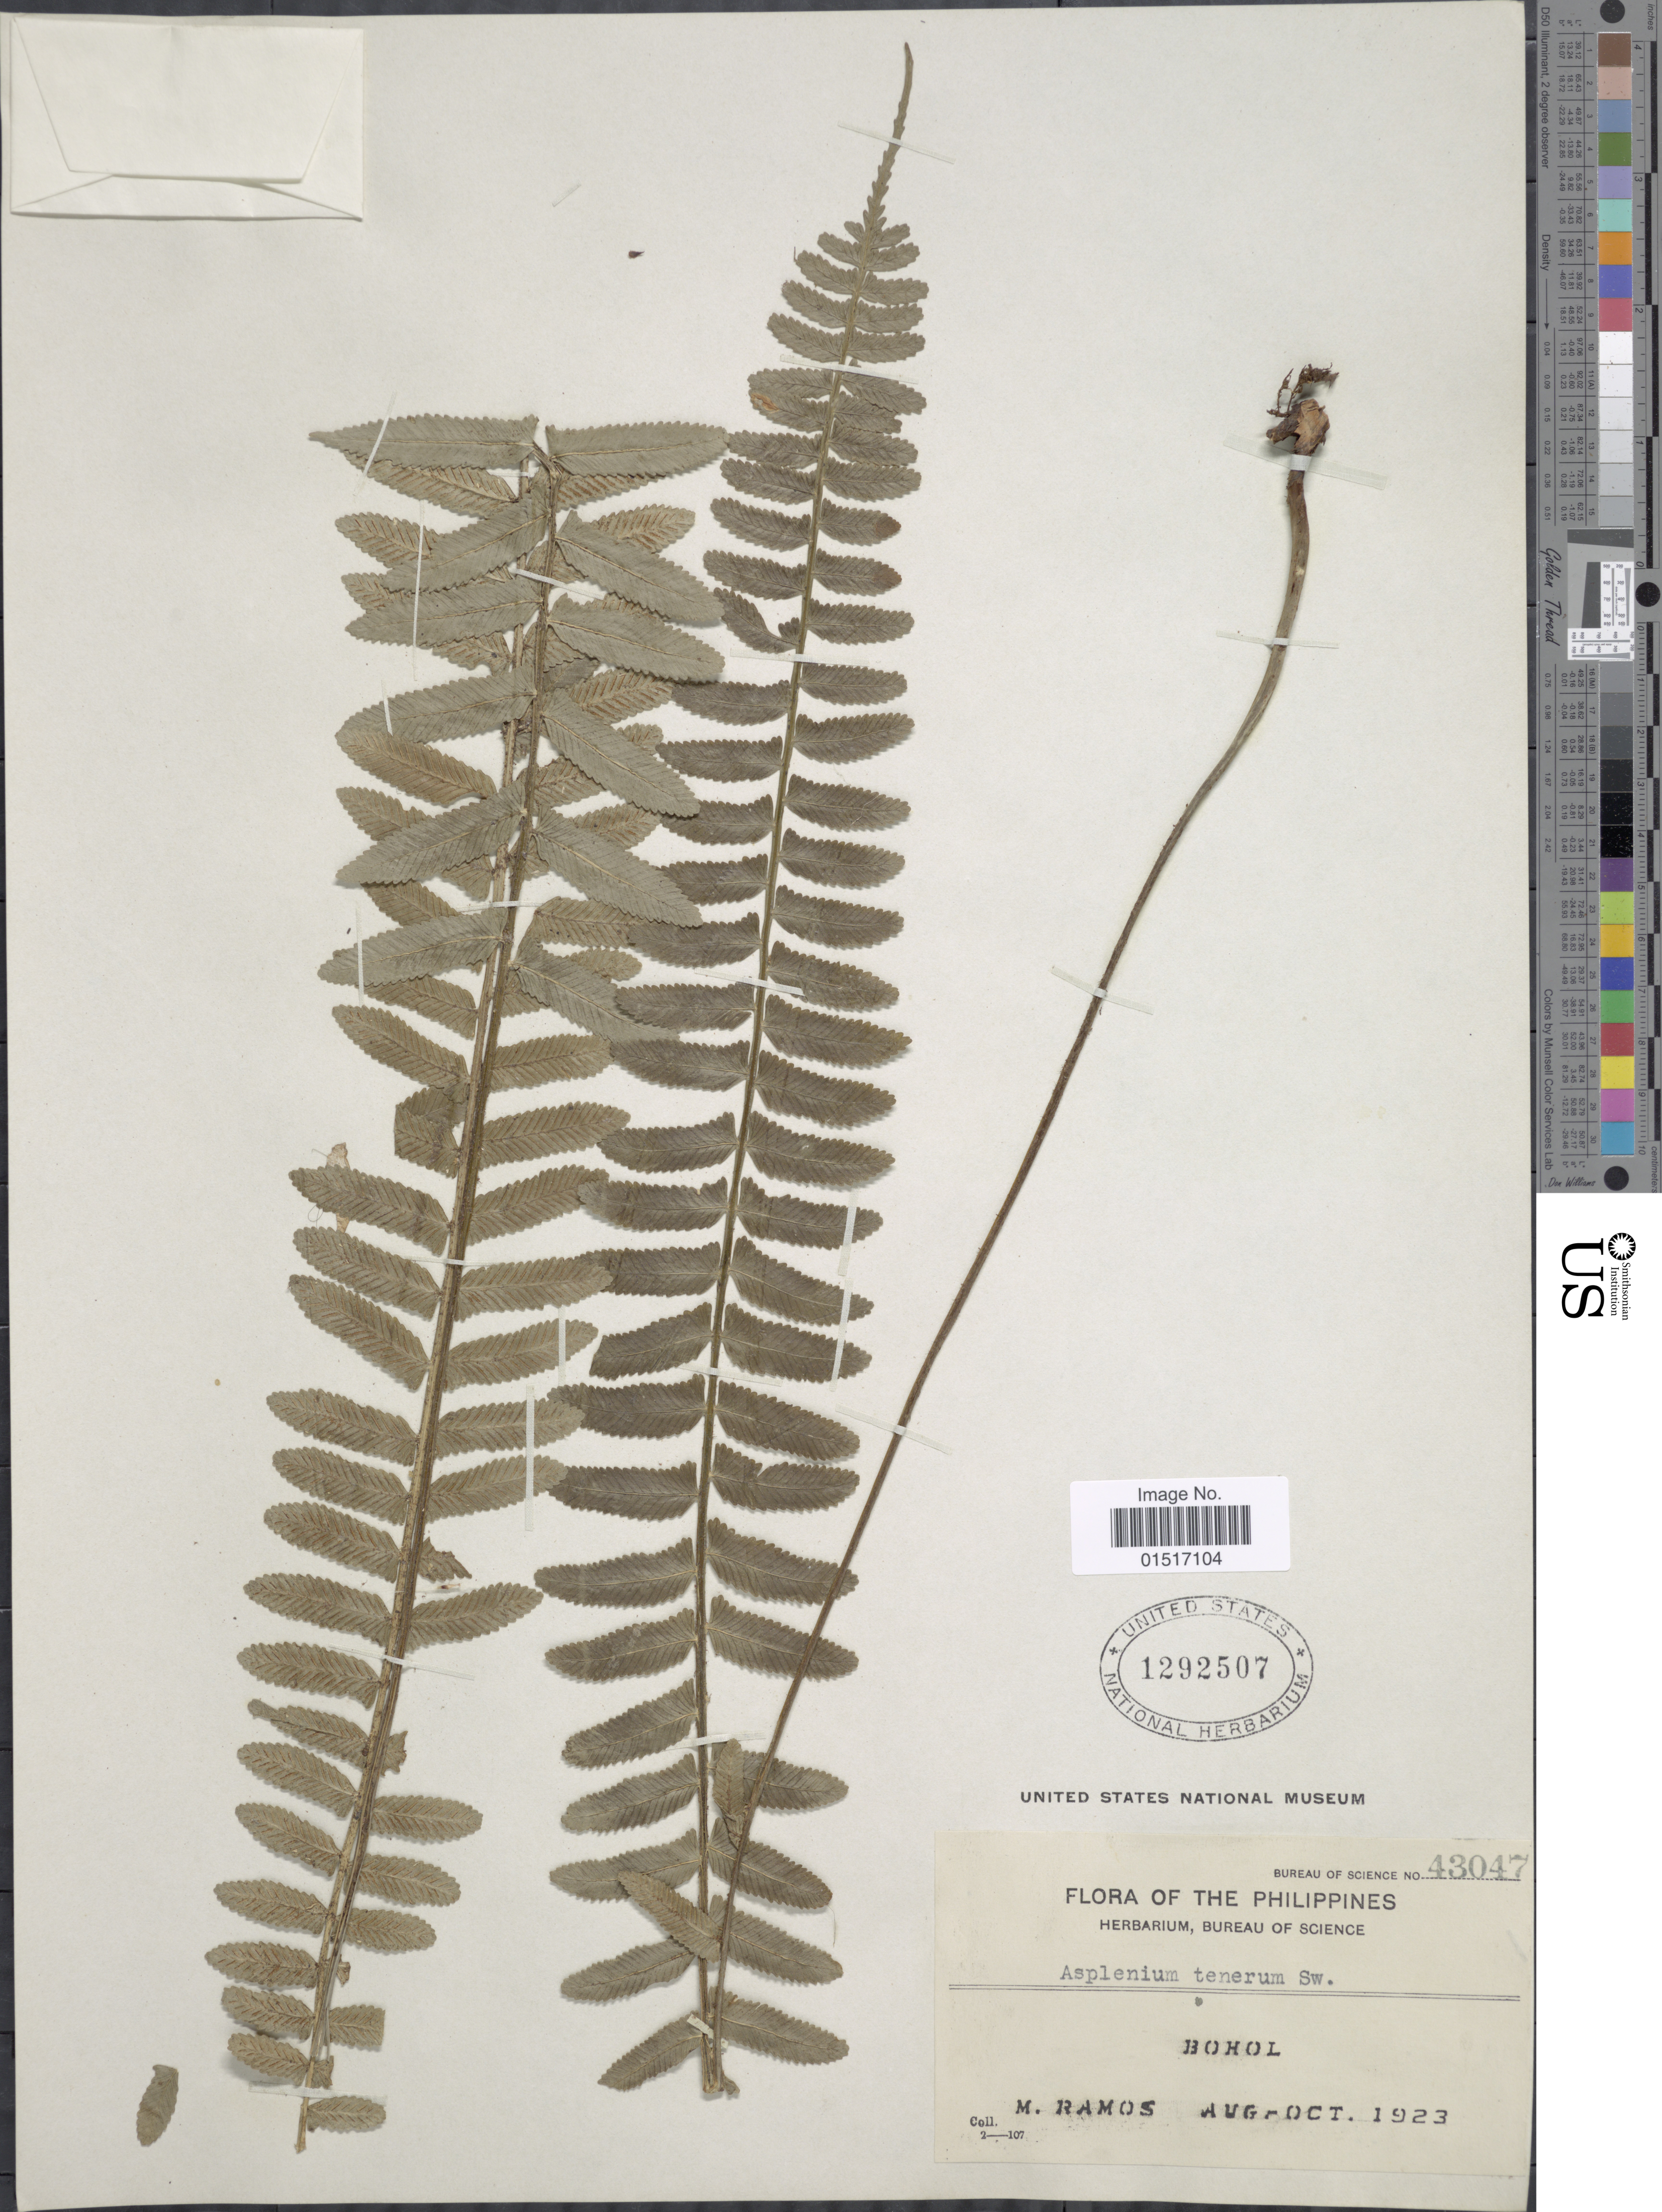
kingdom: Plantae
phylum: Tracheophyta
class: Polypodiopsida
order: Polypodiales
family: Aspleniaceae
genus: Asplenium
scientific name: Asplenium tenerum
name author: G. Forst.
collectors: M. Ramos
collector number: Bureau of Science 43047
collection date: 1923-08/1923-10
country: Philippines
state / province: Central Visayas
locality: Bohol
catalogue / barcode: US 1292507